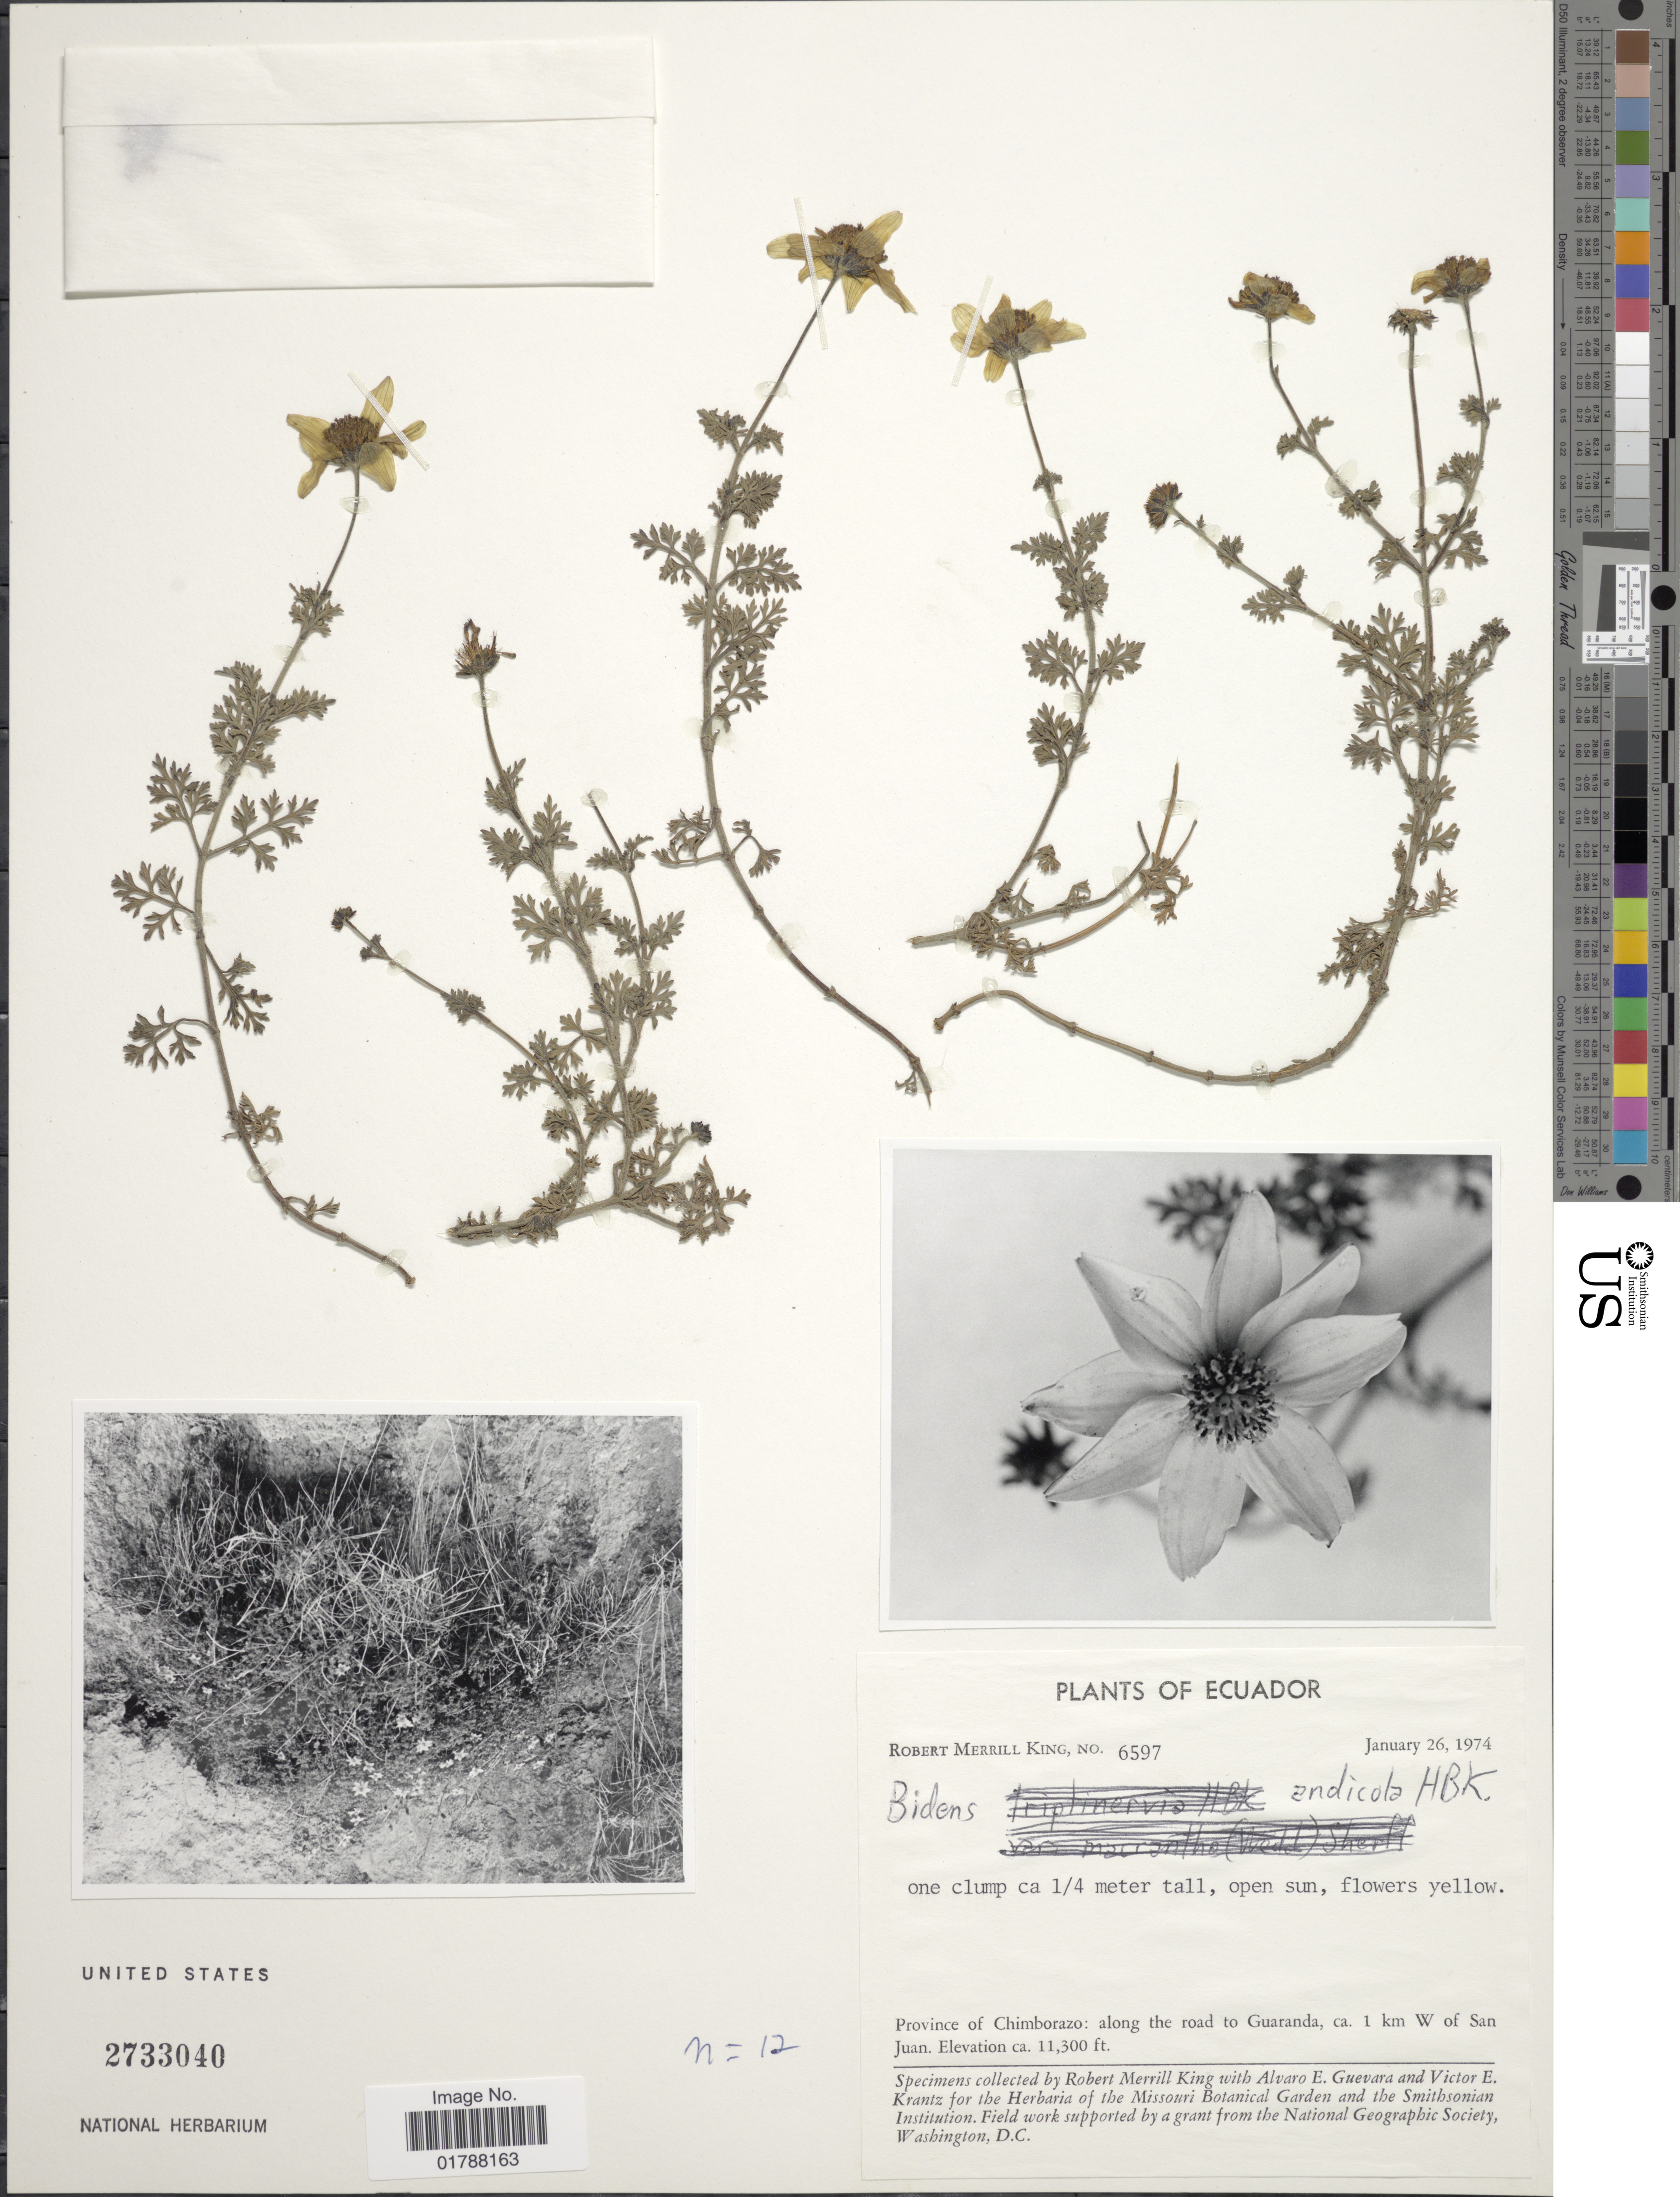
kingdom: Plantae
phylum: Tracheophyta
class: Magnoliopsida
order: Asterales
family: Asteraceae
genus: Bidens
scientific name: Bidens andicola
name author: Kunth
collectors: R. M. King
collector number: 6597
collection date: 1974-01-26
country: Ecuador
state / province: Chimborazo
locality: Province of Chimborazo: along the road to Guaranda, 1 km W of San Juan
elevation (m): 3444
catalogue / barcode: US 2733040